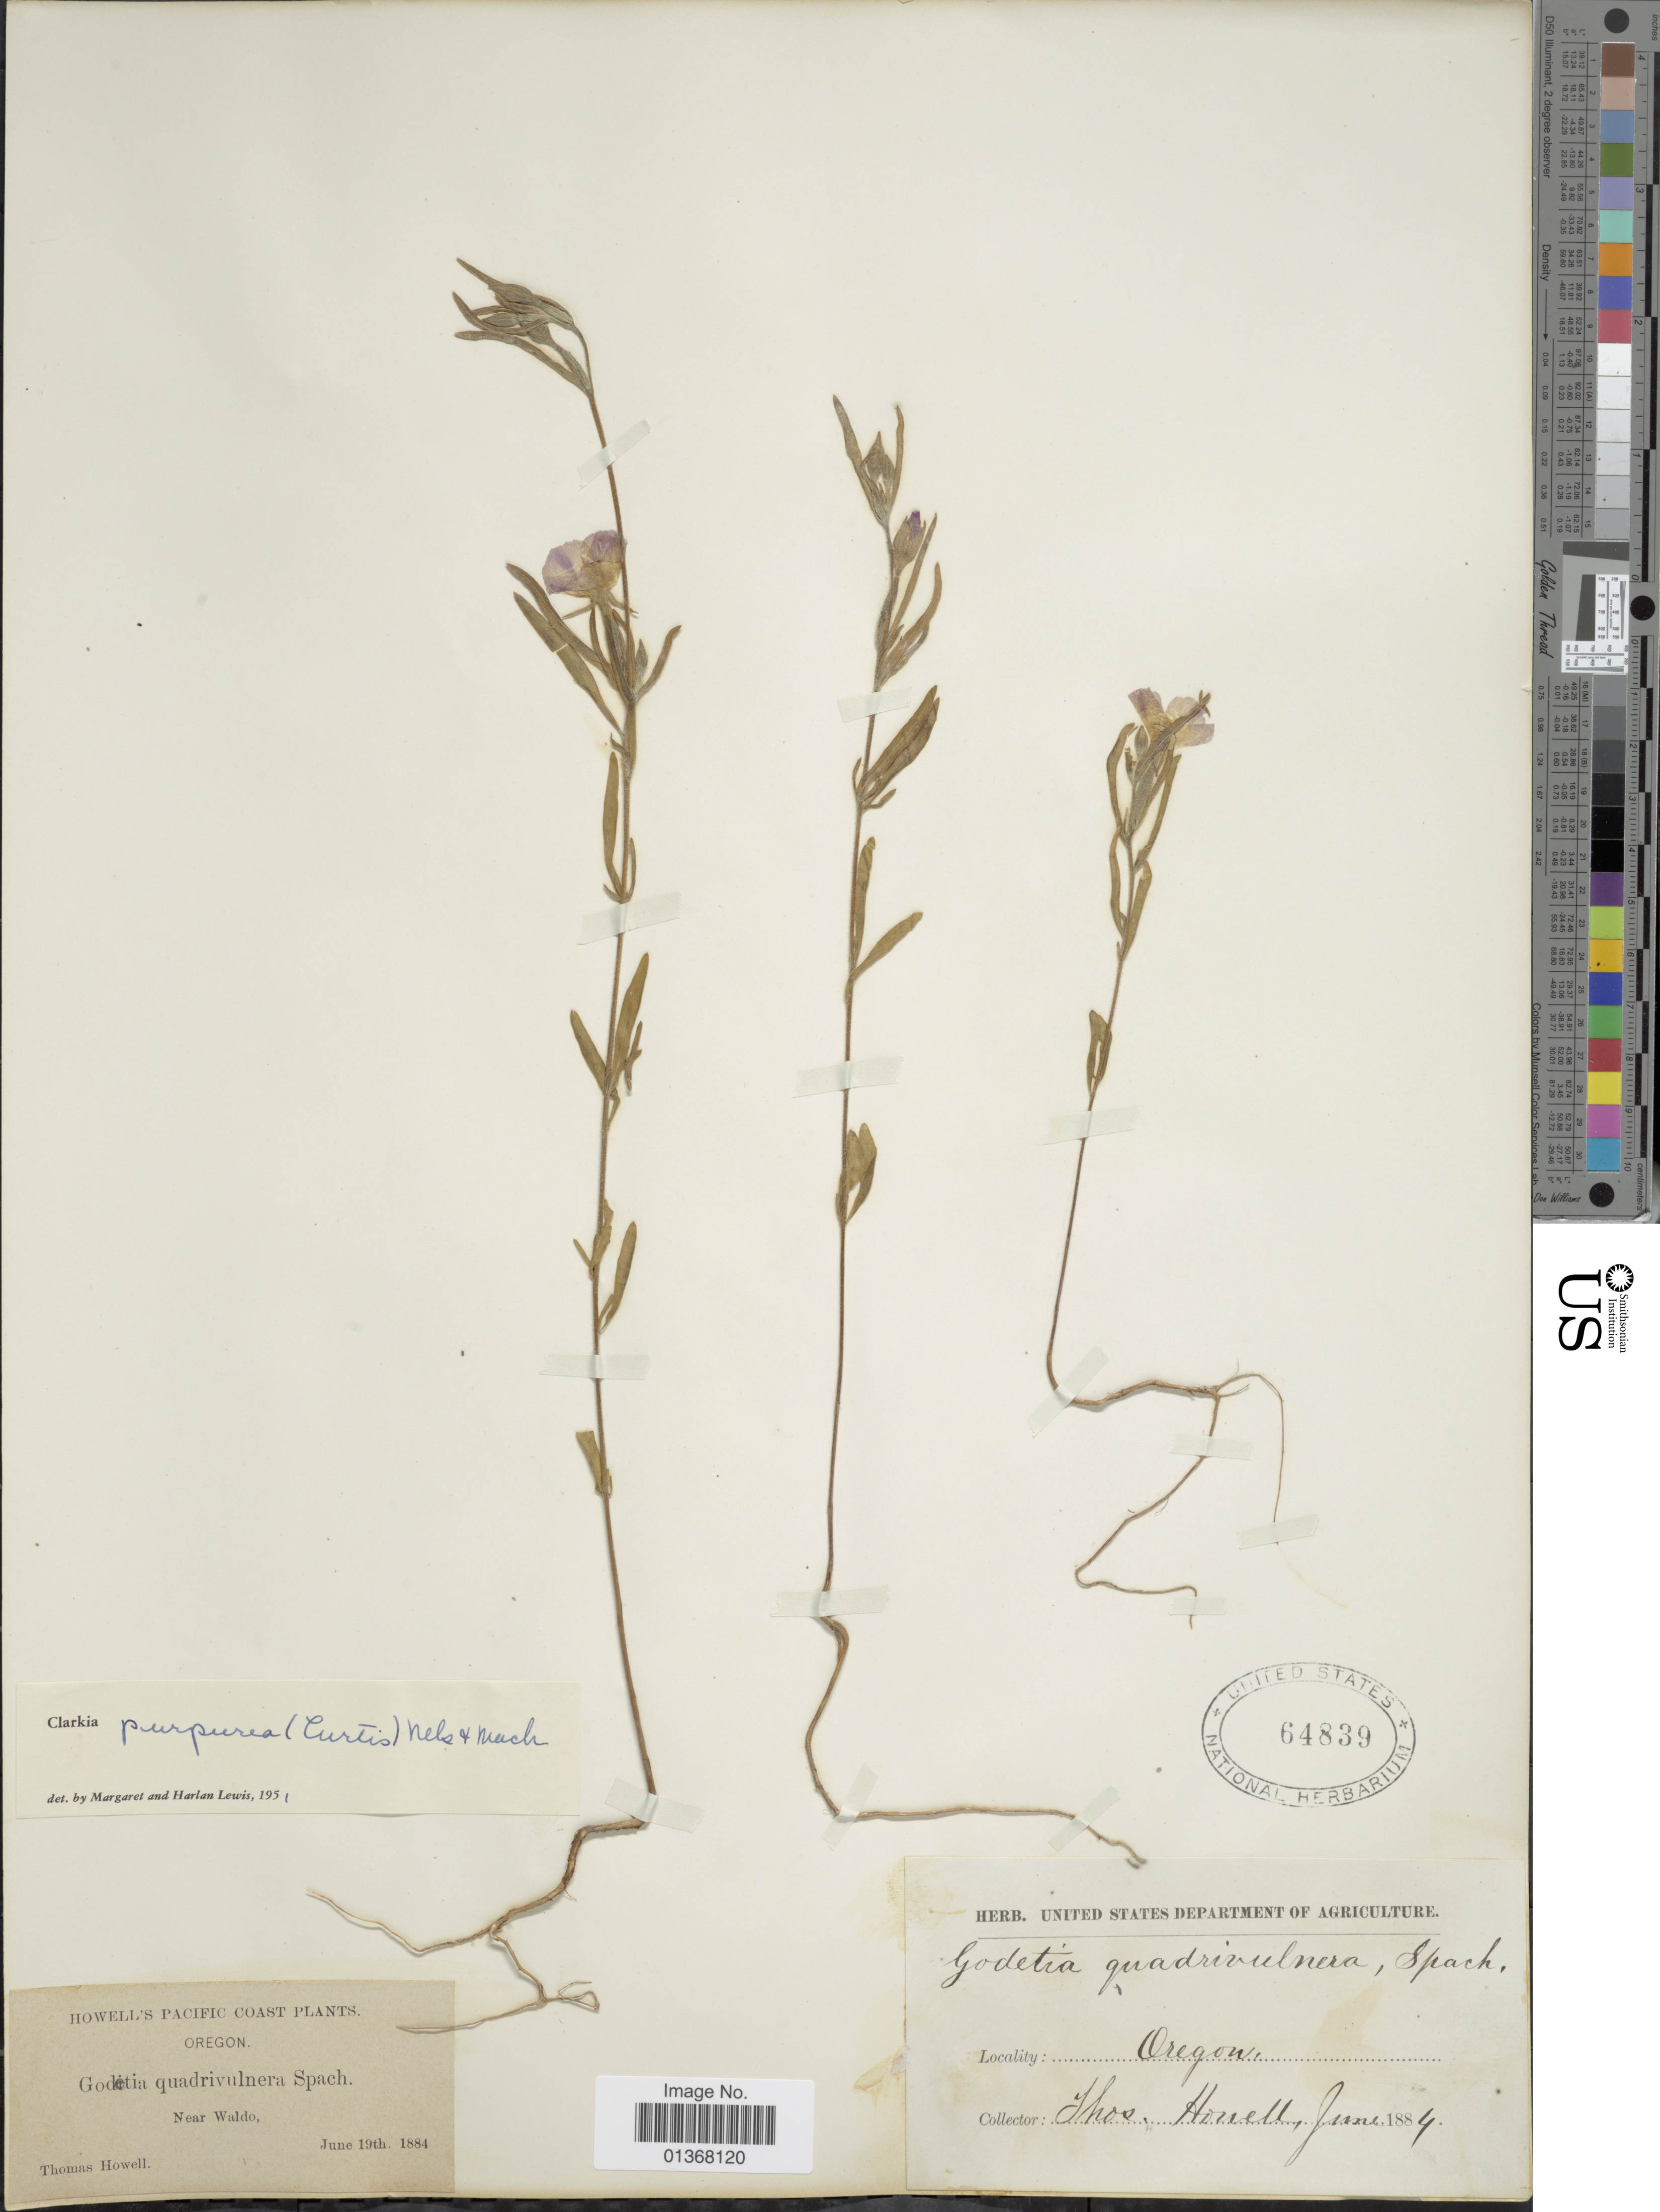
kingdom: Plantae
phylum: Tracheophyta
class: Magnoliopsida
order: Myrtales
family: Onagraceae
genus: Clarkia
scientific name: Clarkia pulchella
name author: Pursh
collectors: T. Howell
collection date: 1884-06-19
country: United States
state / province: Oregon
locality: Near Waldo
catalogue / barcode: US 64839